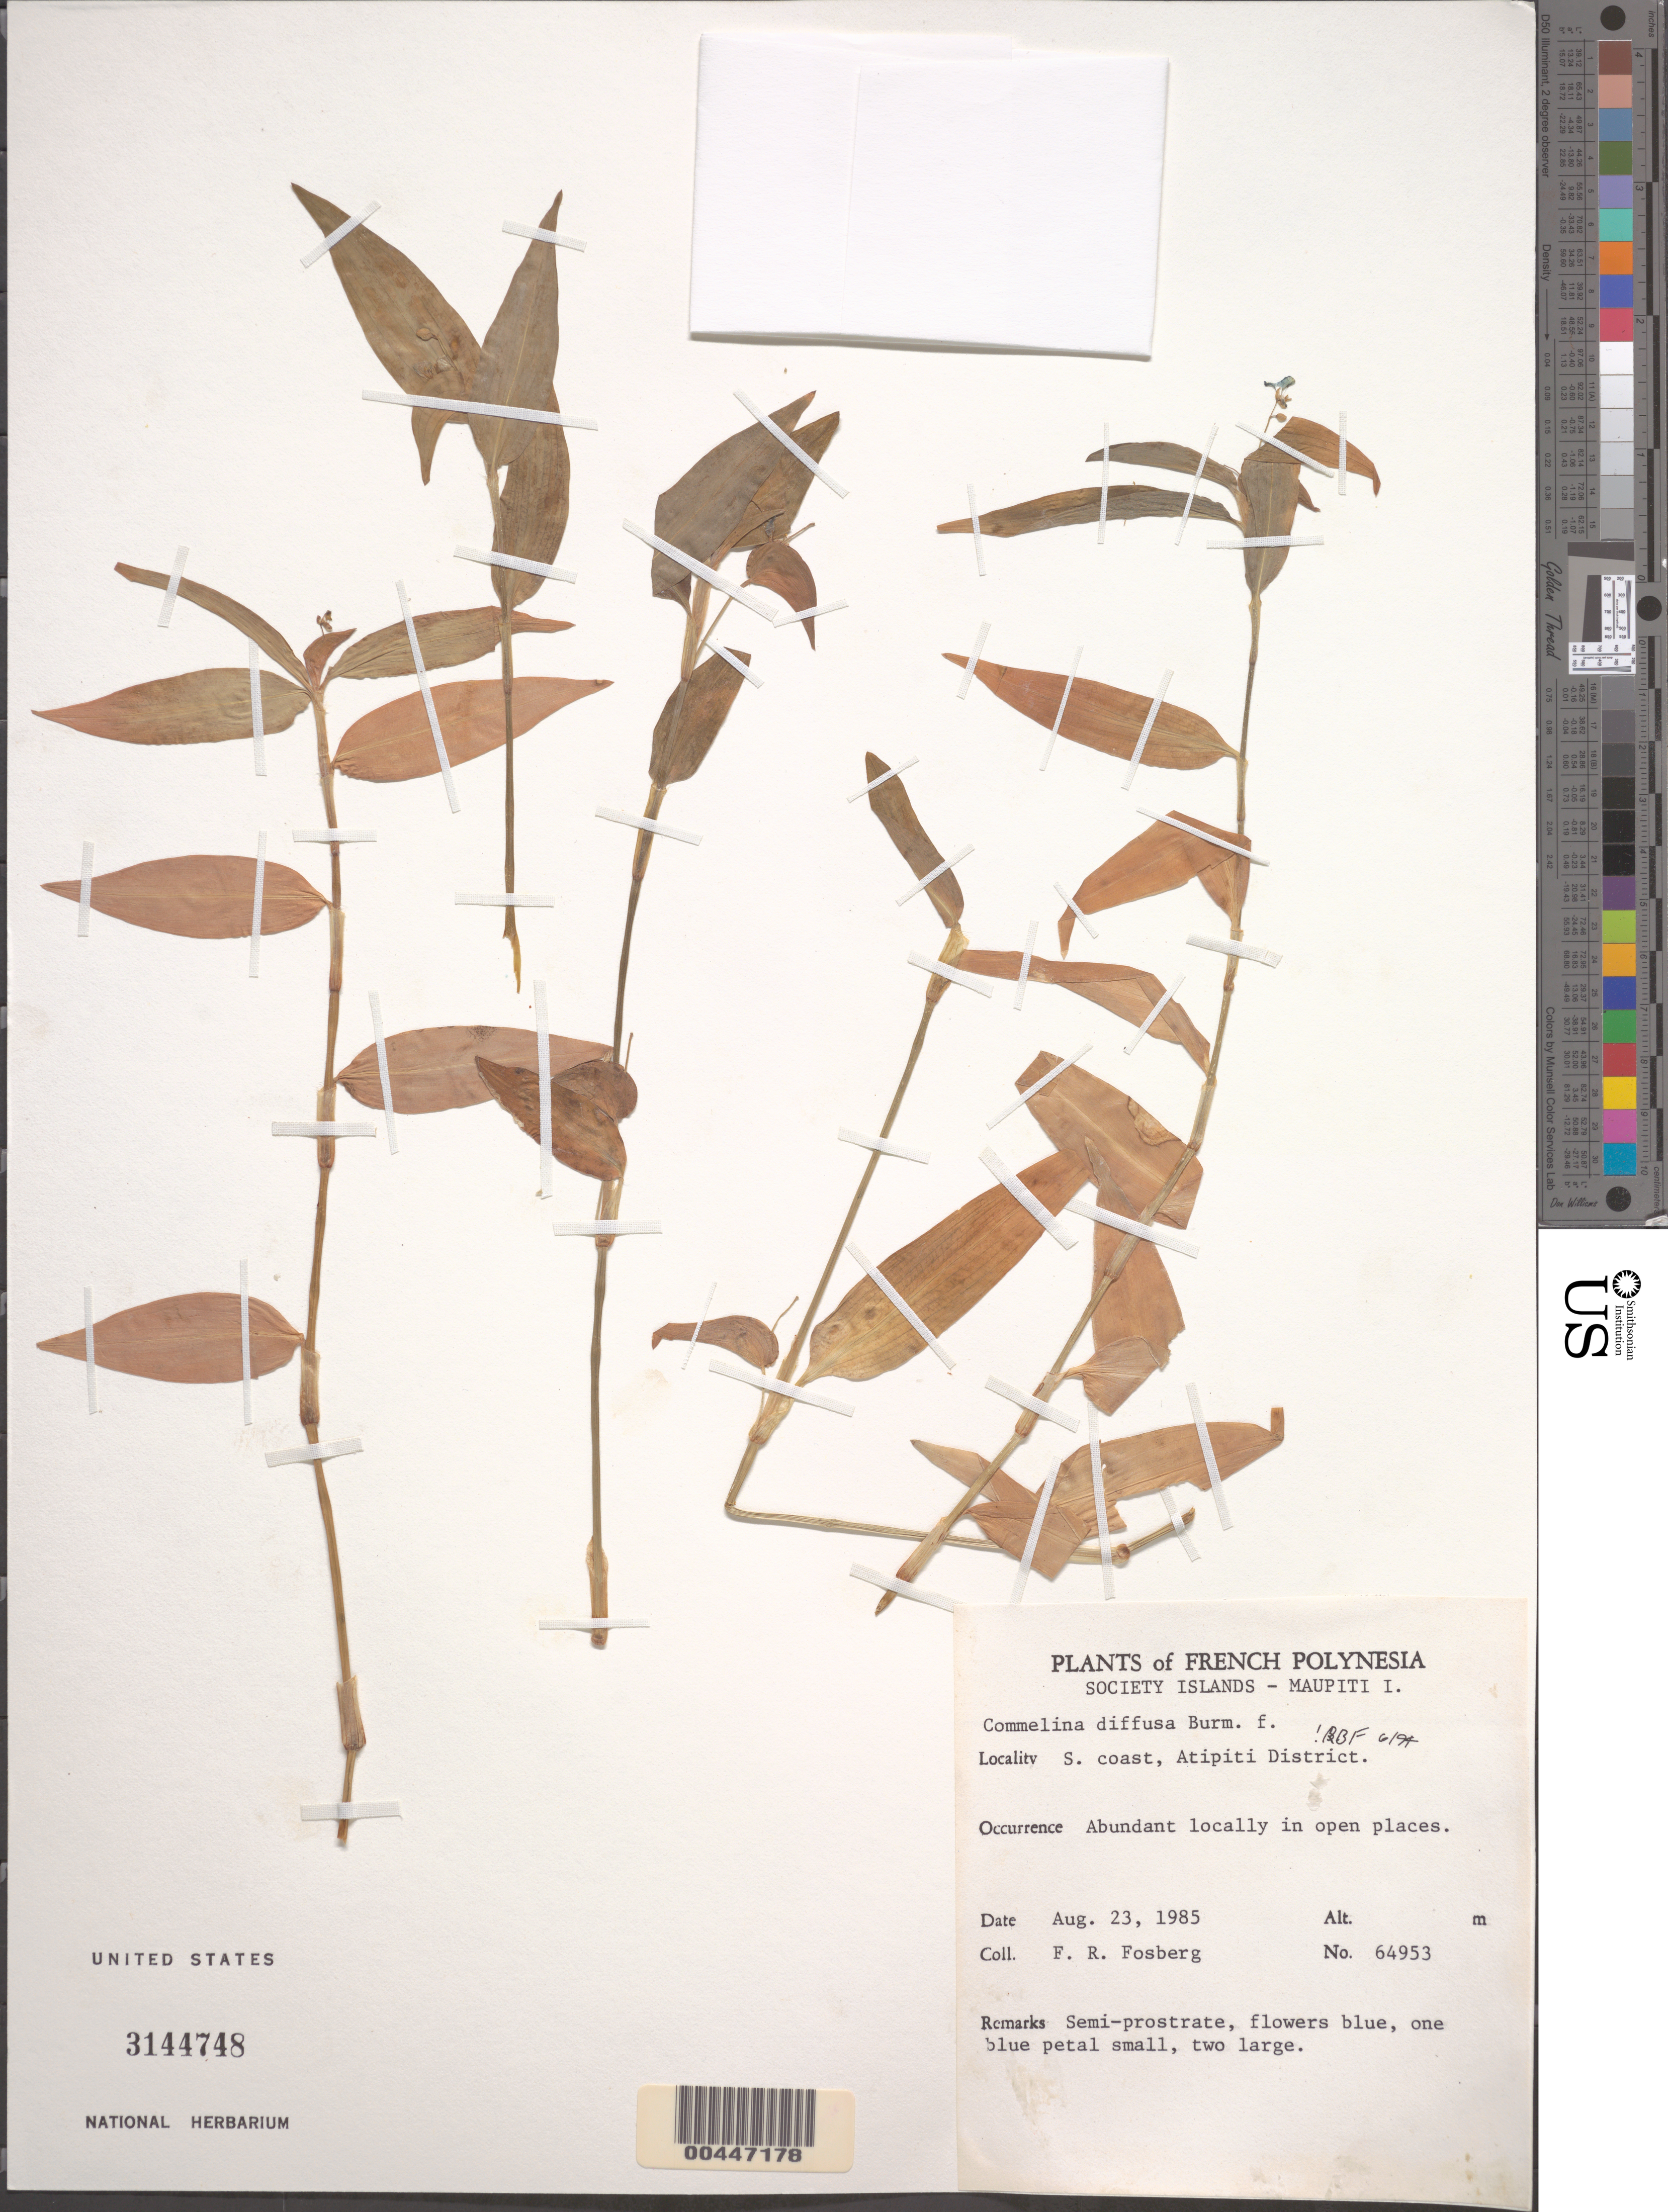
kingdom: Plantae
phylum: Tracheophyta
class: Liliopsida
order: Commelinales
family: Commelinaceae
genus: Commelina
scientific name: Commelina diffusa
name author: Burm. f.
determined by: Faden, Robert B., (US), Smithsonian Institution - National Museum of Natural History (UNITED STATES)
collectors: F. R. Fosberg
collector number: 64953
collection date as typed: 23 Aug 1985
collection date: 1985-08-23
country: French Polynesia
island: Maupiti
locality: S coast, atipiti dist.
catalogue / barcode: US 3144748